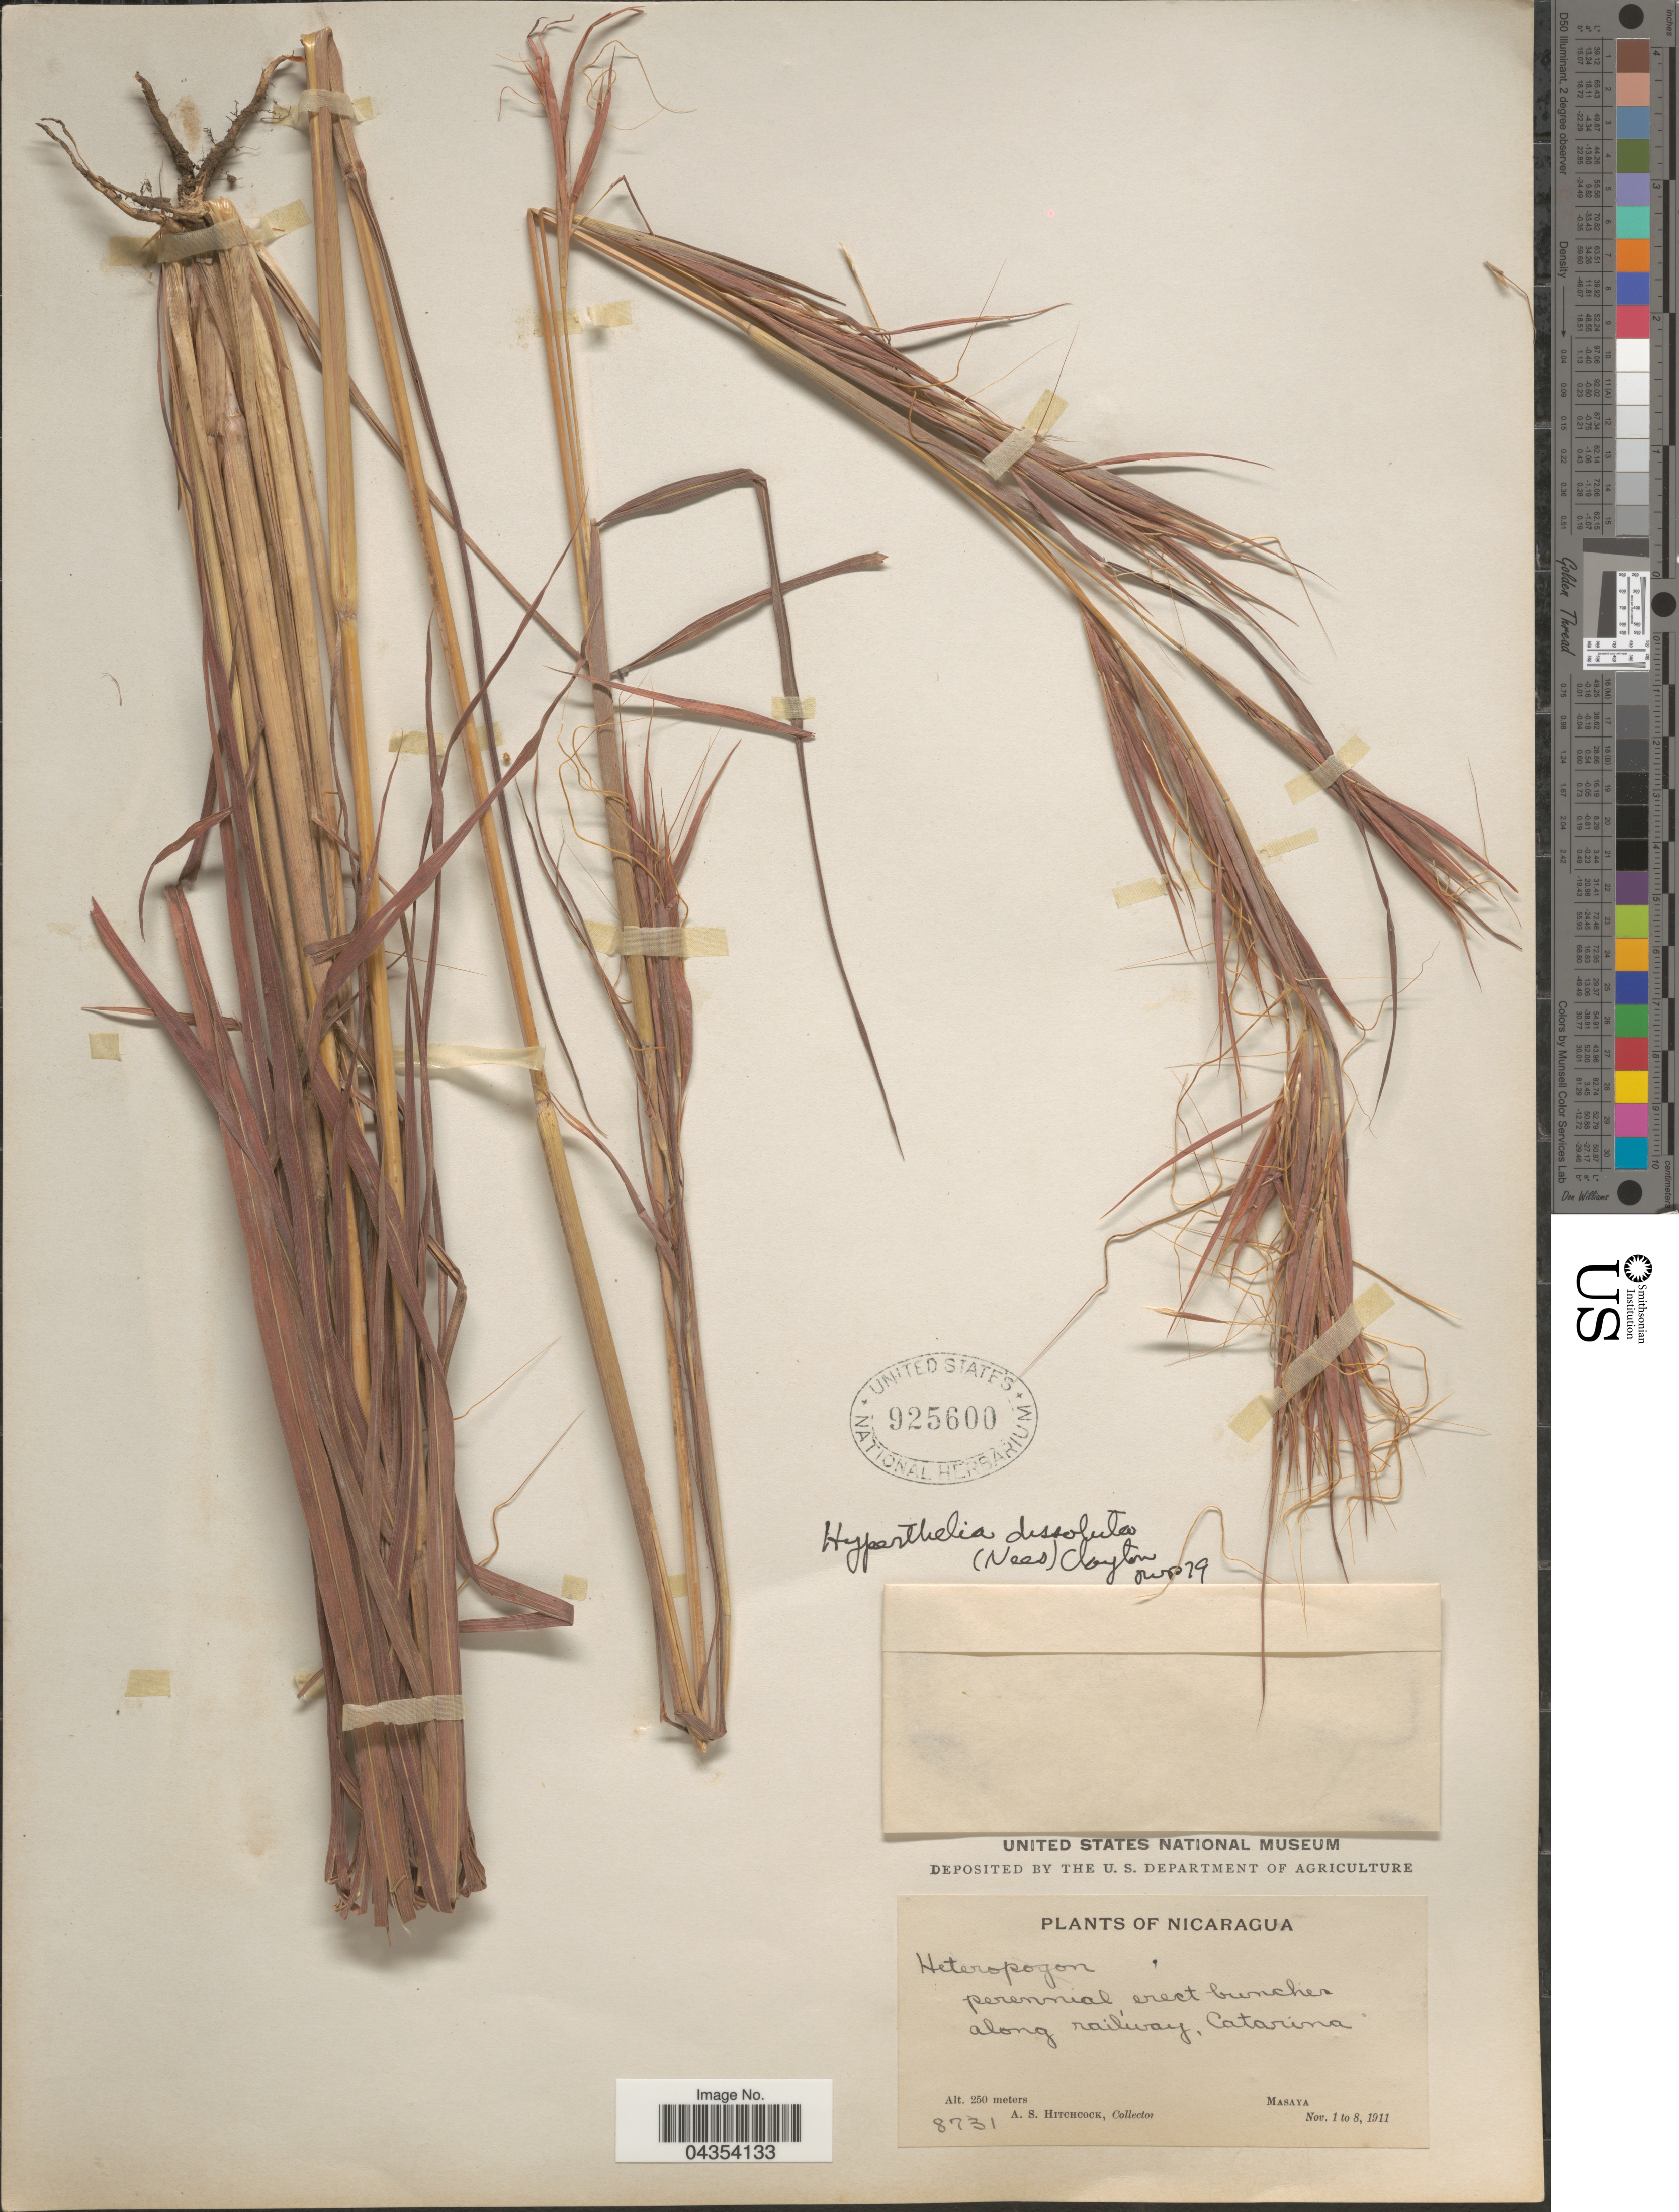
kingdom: Plantae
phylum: Tracheophyta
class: Liliopsida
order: Poales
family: Poaceae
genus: Hyperthelia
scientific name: Hyperthelia dissoluta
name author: (Nees ex Steud.) Clayton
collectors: A. S. Hitchcock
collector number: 8731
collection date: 1911-11-01/1911-11-08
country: Nicaragua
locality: Along railway, Catarina. Masaya.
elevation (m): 250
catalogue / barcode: US 925600